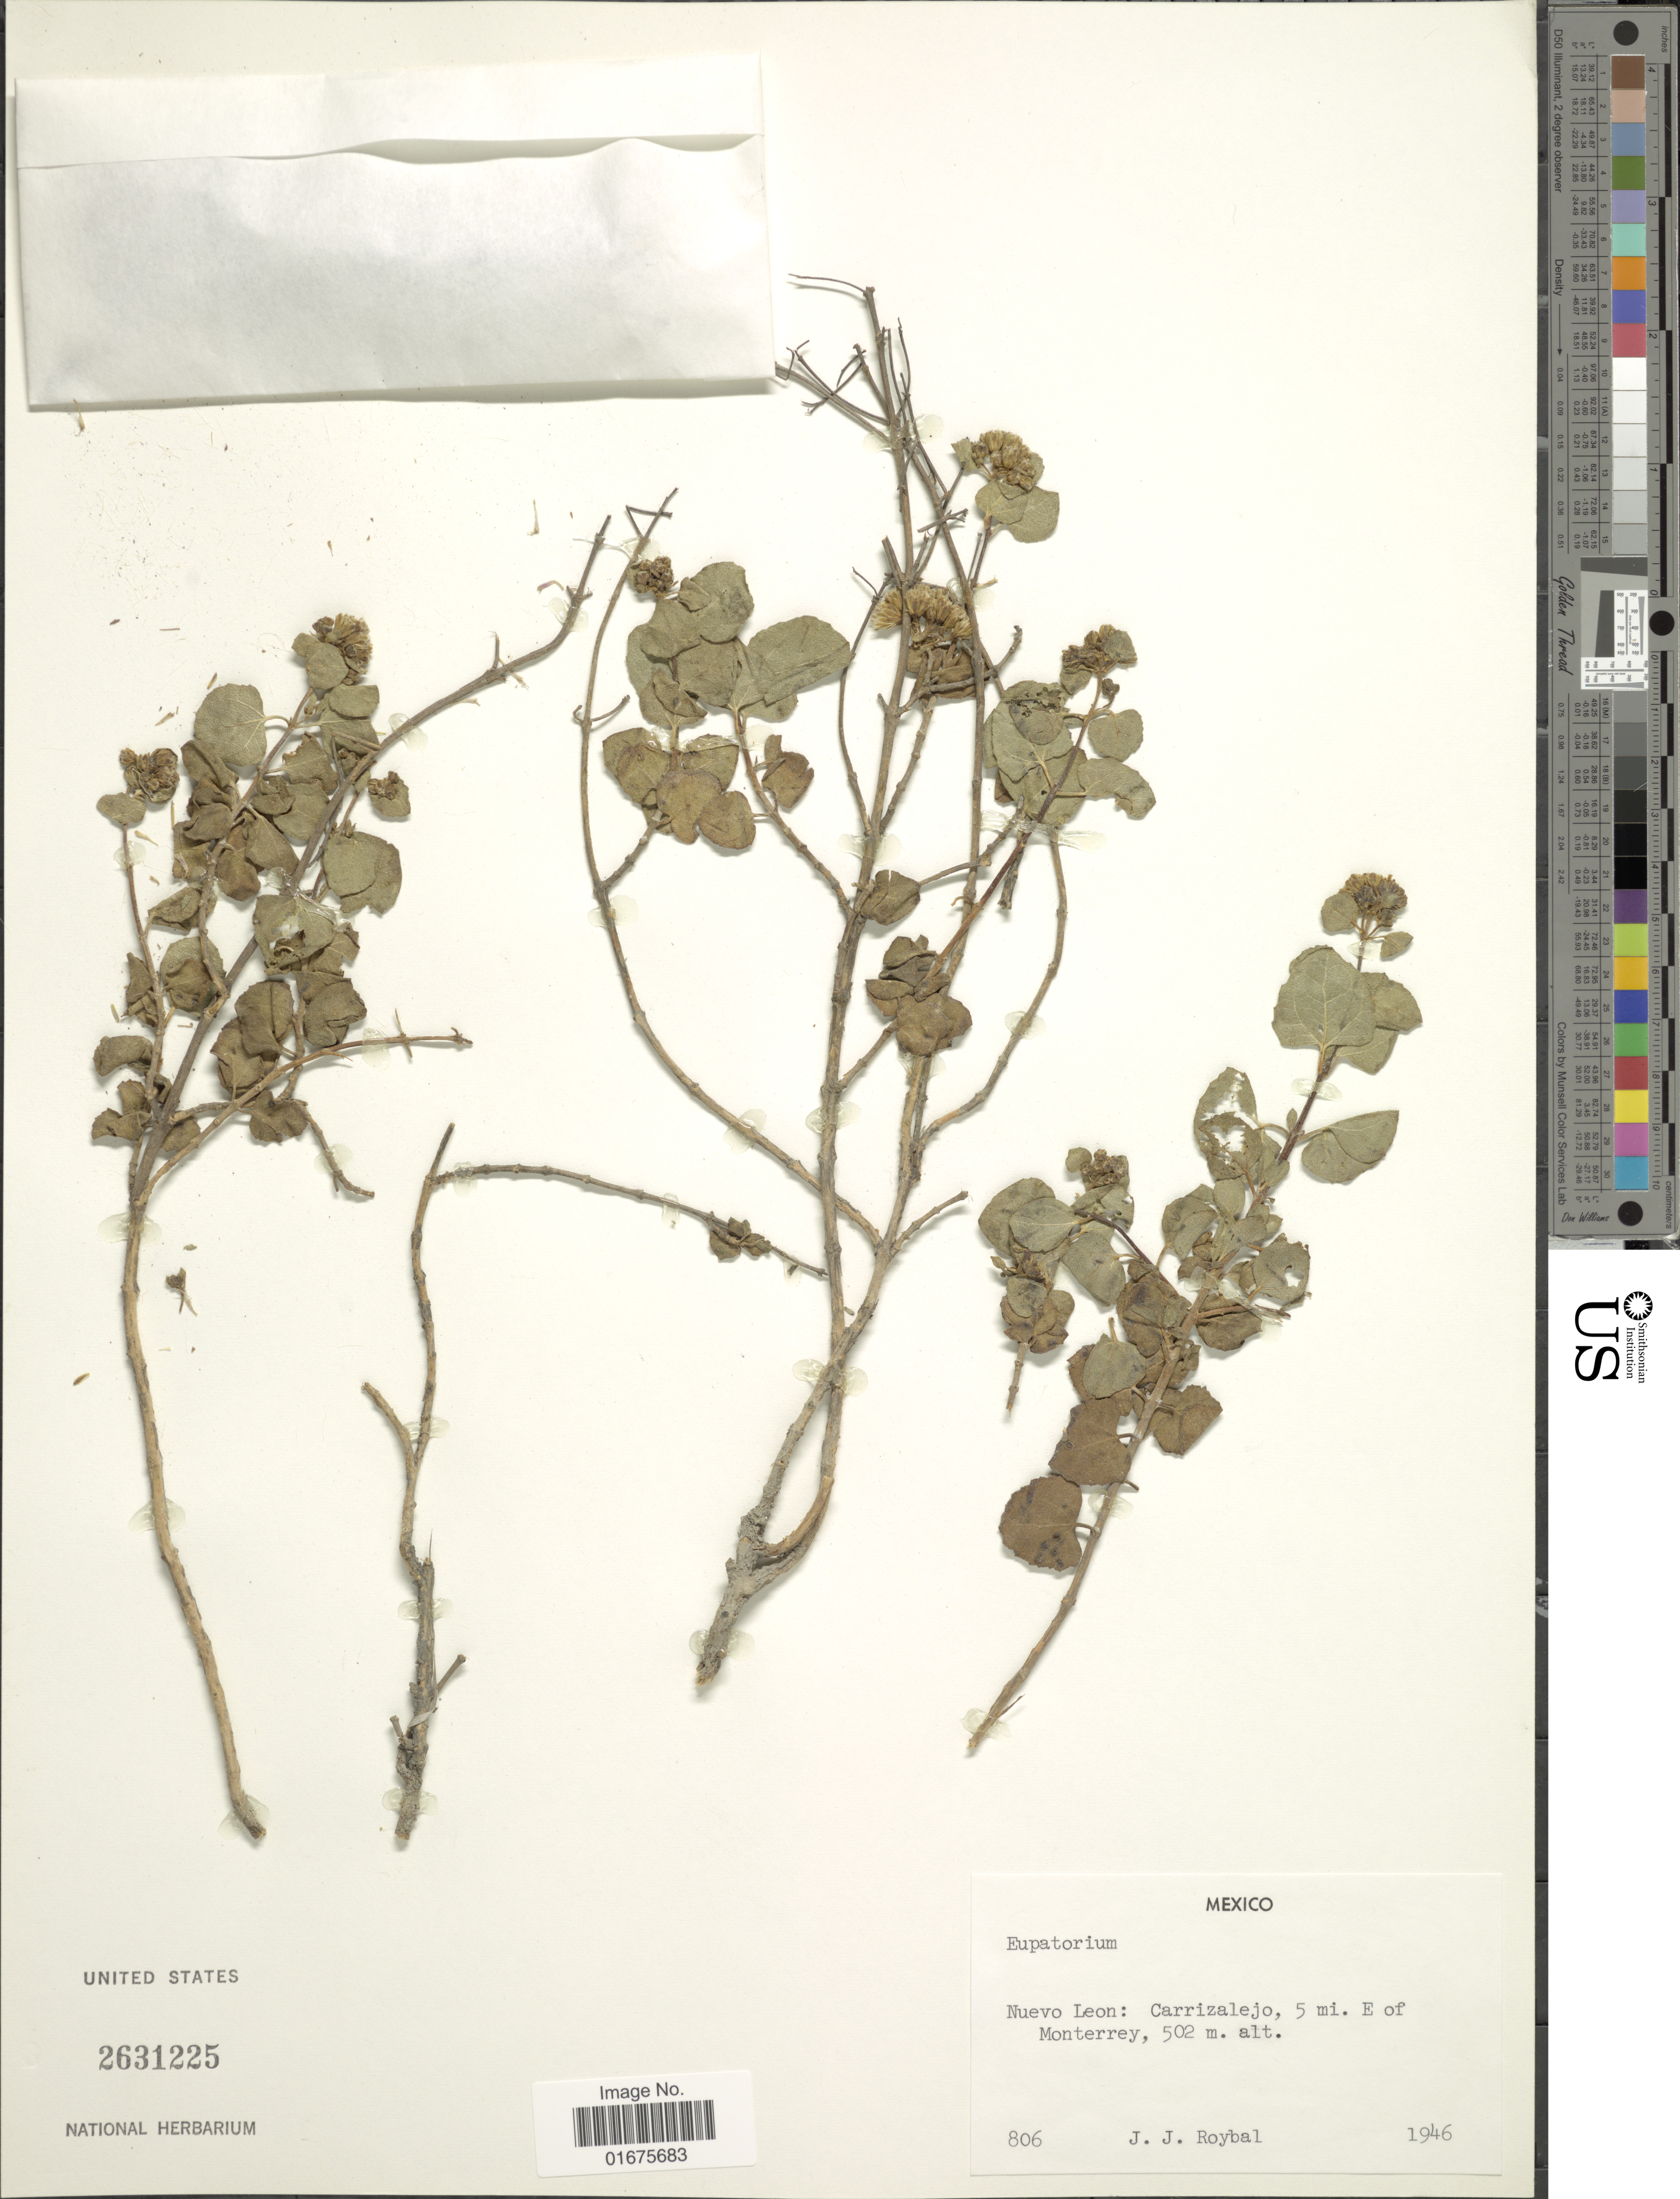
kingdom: Plantae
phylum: Tracheophyta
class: Magnoliopsida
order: Asterales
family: Asteraceae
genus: Ageratina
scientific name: Ageratina calophylla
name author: (B.L. Rob.) R.M. King & H. Rob.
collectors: J. J. Roybal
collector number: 806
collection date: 1946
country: Mexico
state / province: Nuevo León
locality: Carrizalejo, 5 mi. E of Monterrey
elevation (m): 502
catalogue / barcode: US 2631225